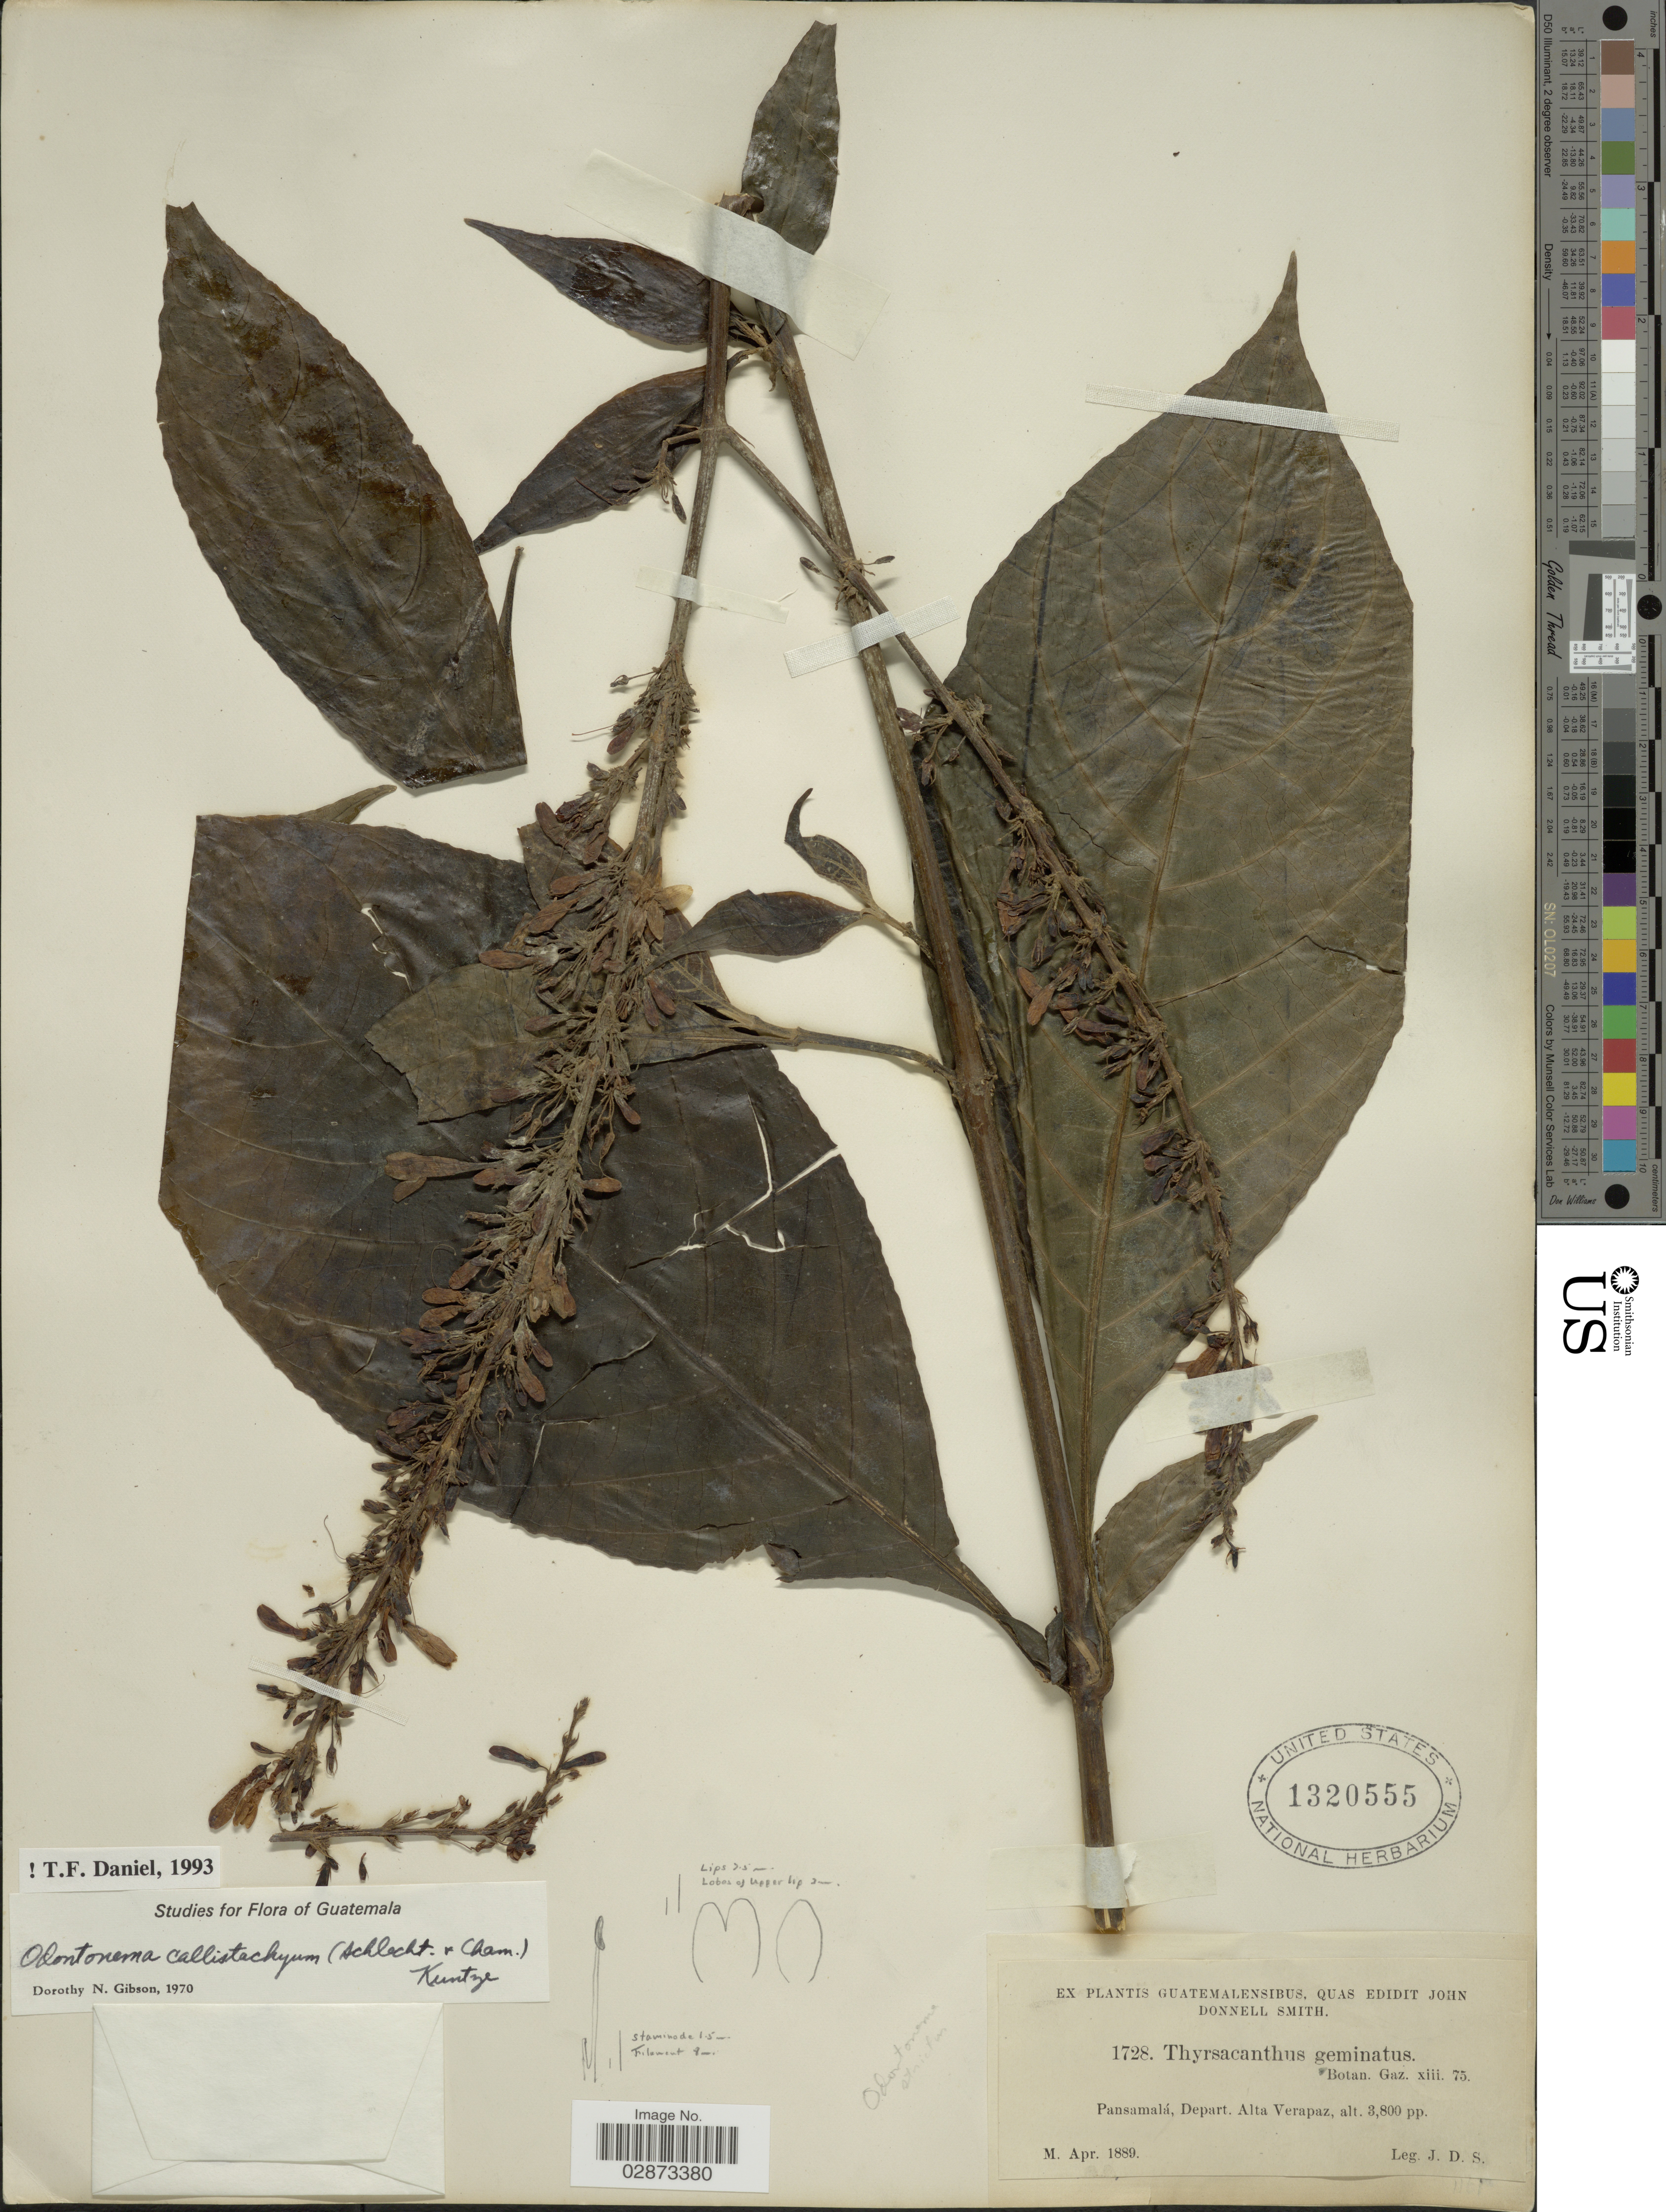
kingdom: Plantae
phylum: Tracheophyta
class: Magnoliopsida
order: Lamiales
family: Acanthaceae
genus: Odontonema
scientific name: Odontonema callistachyum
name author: (Schltdl. & Cham.) Kuntze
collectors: J. Donnell Smith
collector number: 1728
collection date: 1889-04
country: Guatemala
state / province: Alta Verapaz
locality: Pansamalá, Depart. Alta Verapaz.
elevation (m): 1158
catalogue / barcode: US 1320555